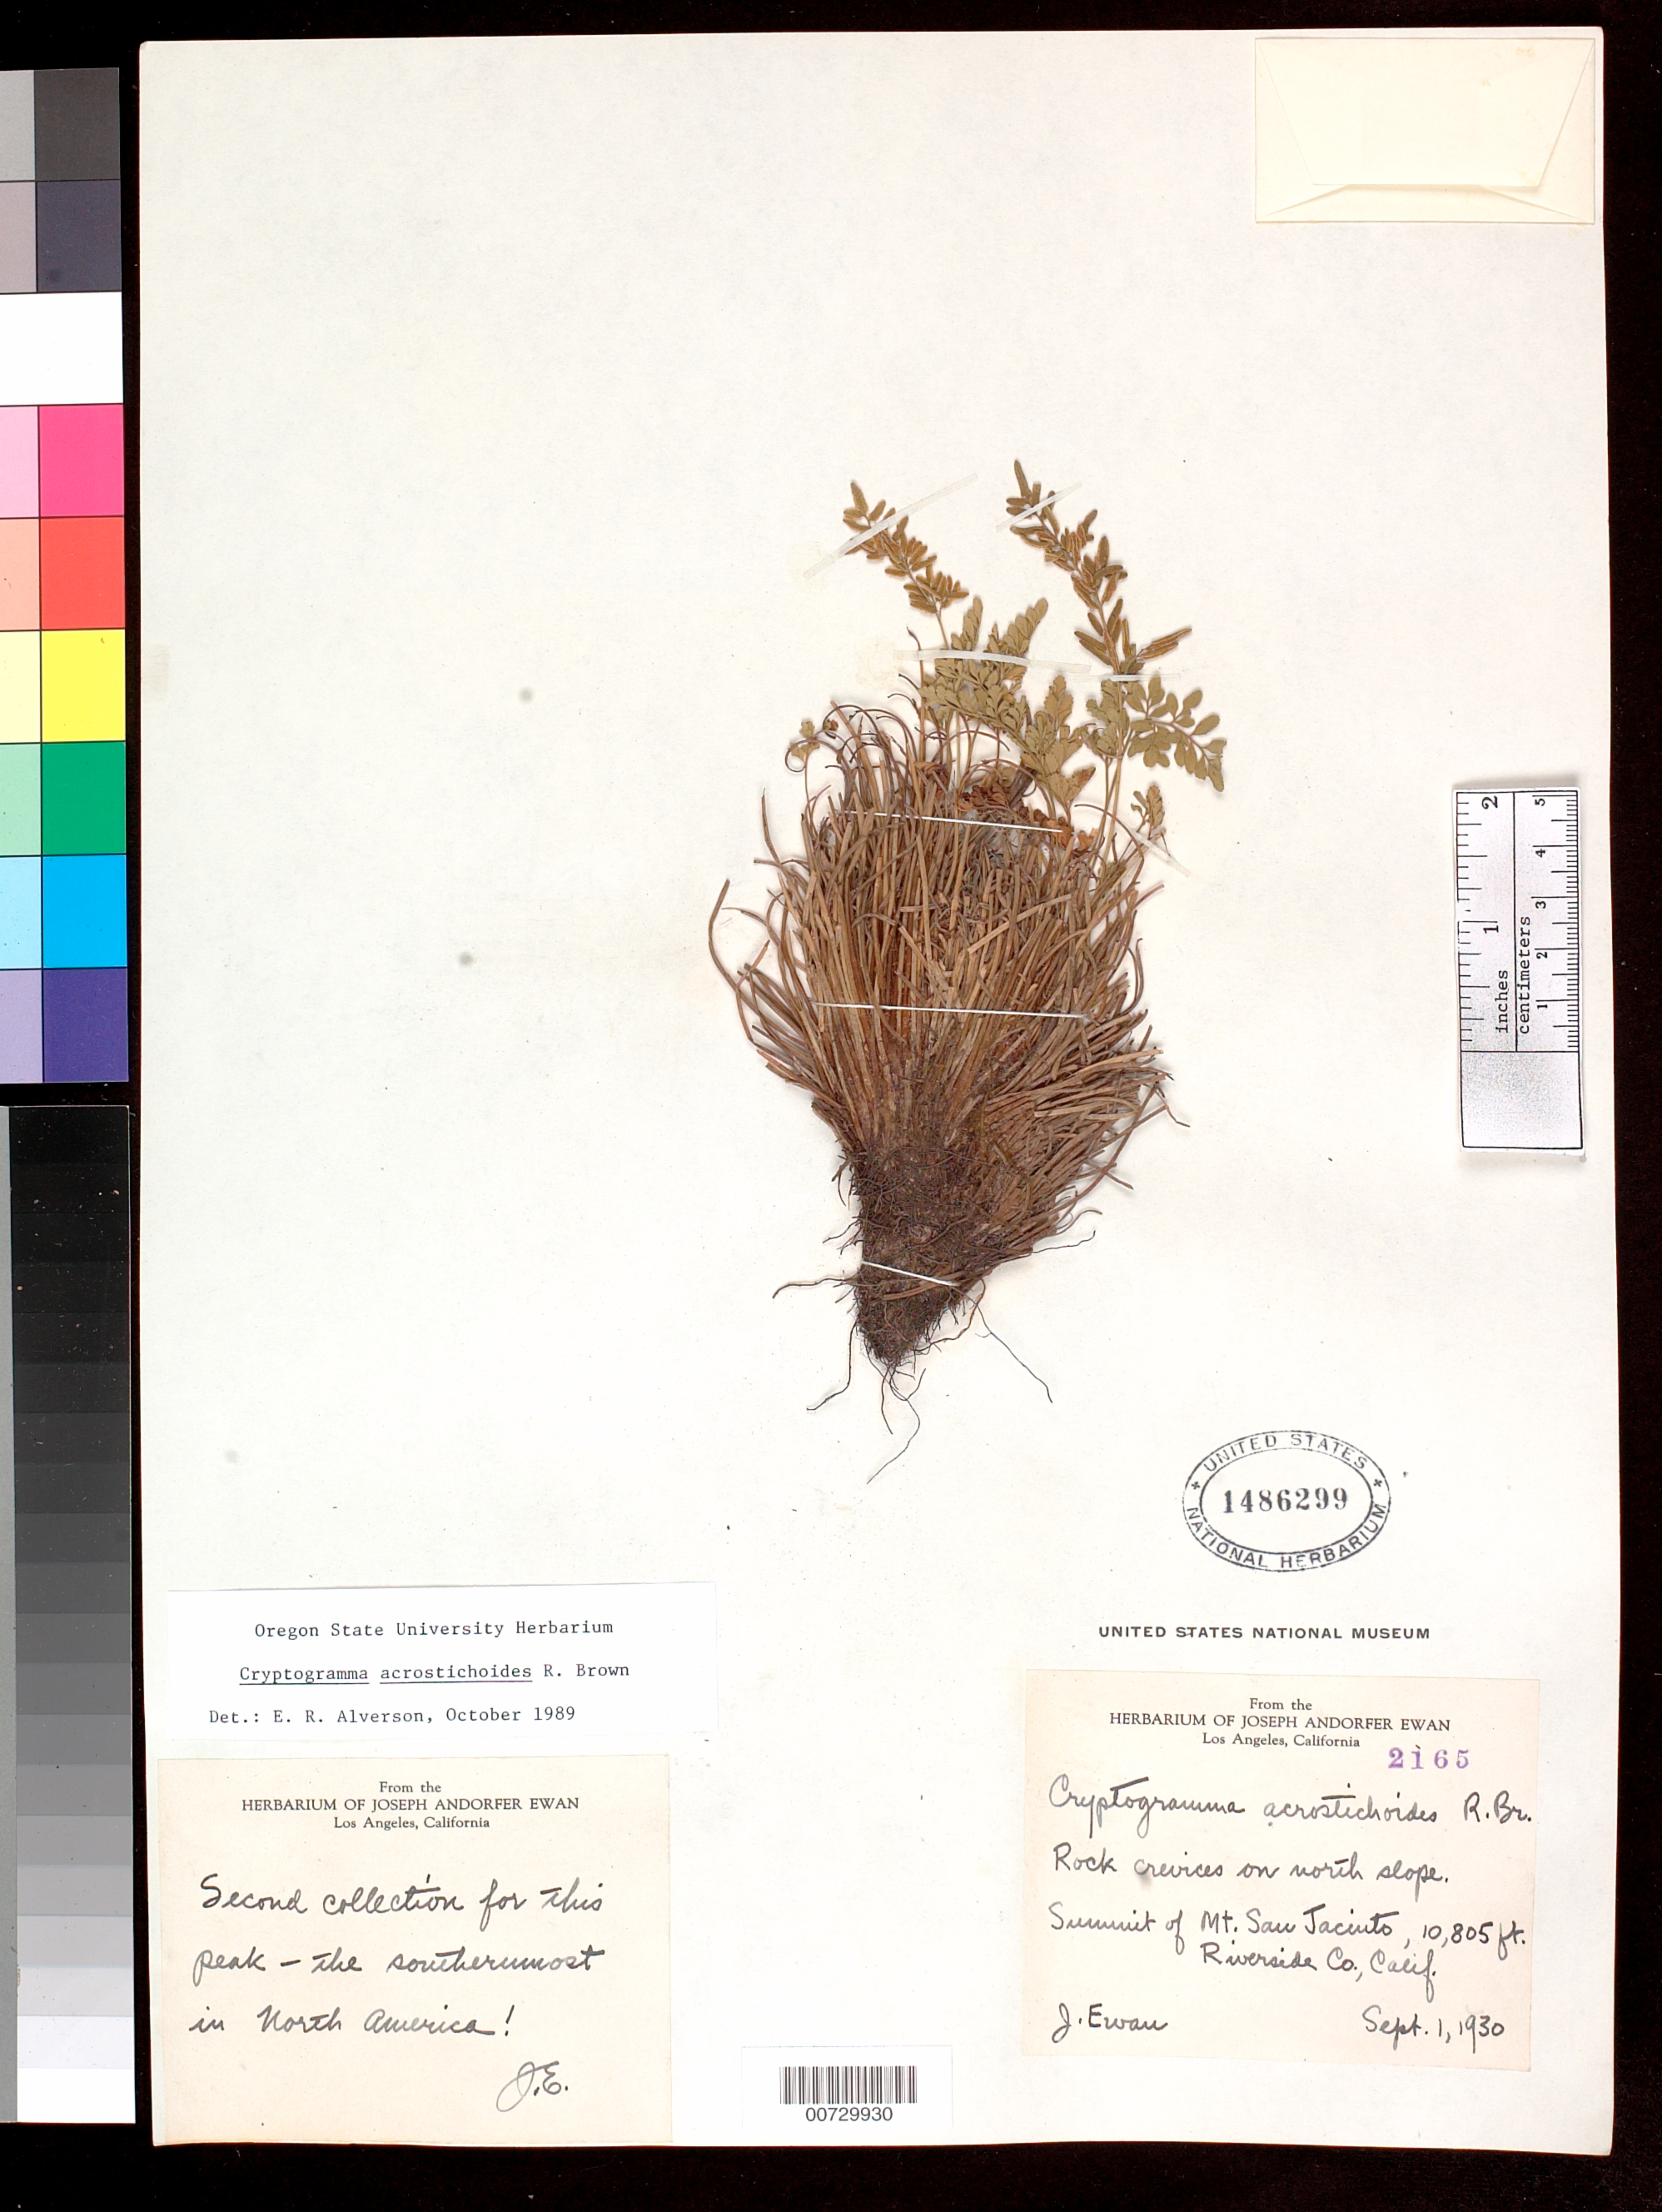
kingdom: Plantae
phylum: Tracheophyta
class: Polypodiopsida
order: Polypodiales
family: Pteridaceae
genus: Cryptogramma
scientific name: Cryptogramma acrostichoides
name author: R. Br.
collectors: J. A. Ewan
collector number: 2165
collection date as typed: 1 Sep 1930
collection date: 1930-09-01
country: United States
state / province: California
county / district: Riverside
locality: San Jacinto Mts.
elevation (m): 3293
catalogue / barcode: US 1486299